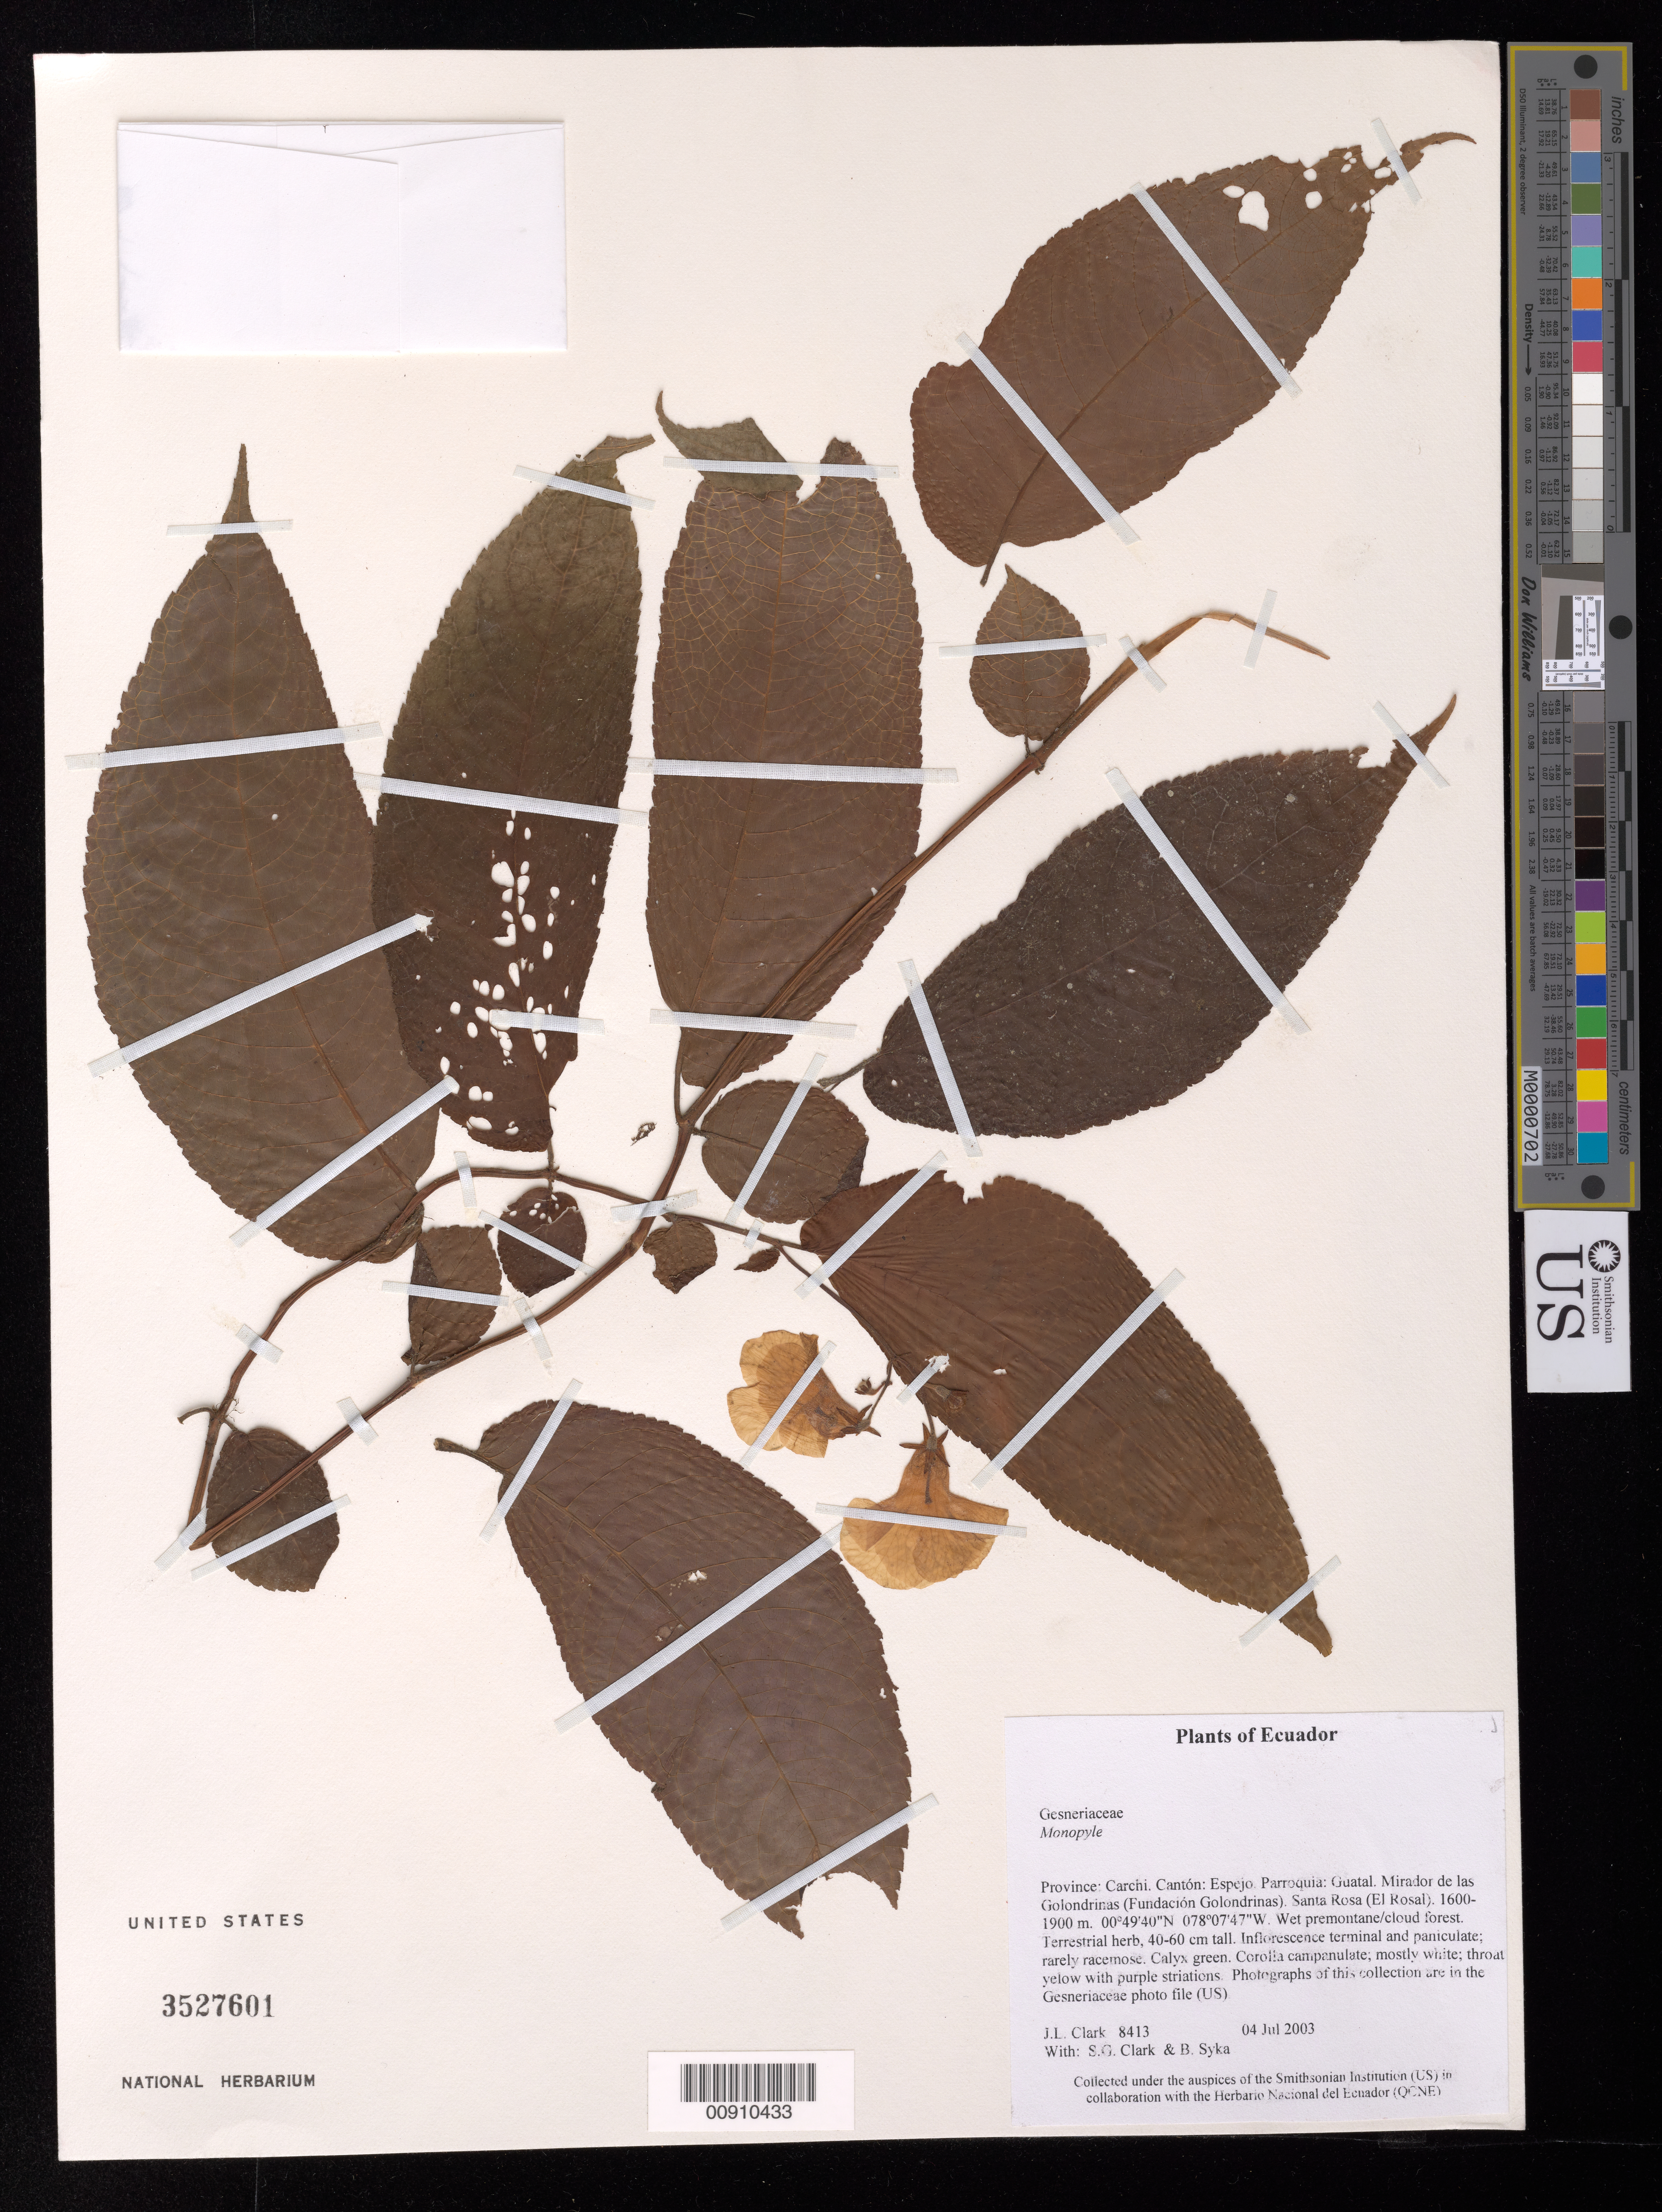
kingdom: Plantae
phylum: Tracheophyta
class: Magnoliopsida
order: Lamiales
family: Gesneriaceae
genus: Monopyle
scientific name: Monopyle sp.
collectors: J. L. Clark, S. G. Clark & B. Syka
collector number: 8413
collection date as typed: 04 Jul 2003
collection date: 2003-07-04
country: Ecuador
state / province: Carchi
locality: Espejo. Parroquia: Guatal. Mirador de las Golondrinas (Fundación Golondrinas). Santa Rosa (El Rosal).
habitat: Wet premontane/cloud forest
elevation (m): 1600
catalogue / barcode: US 3527601